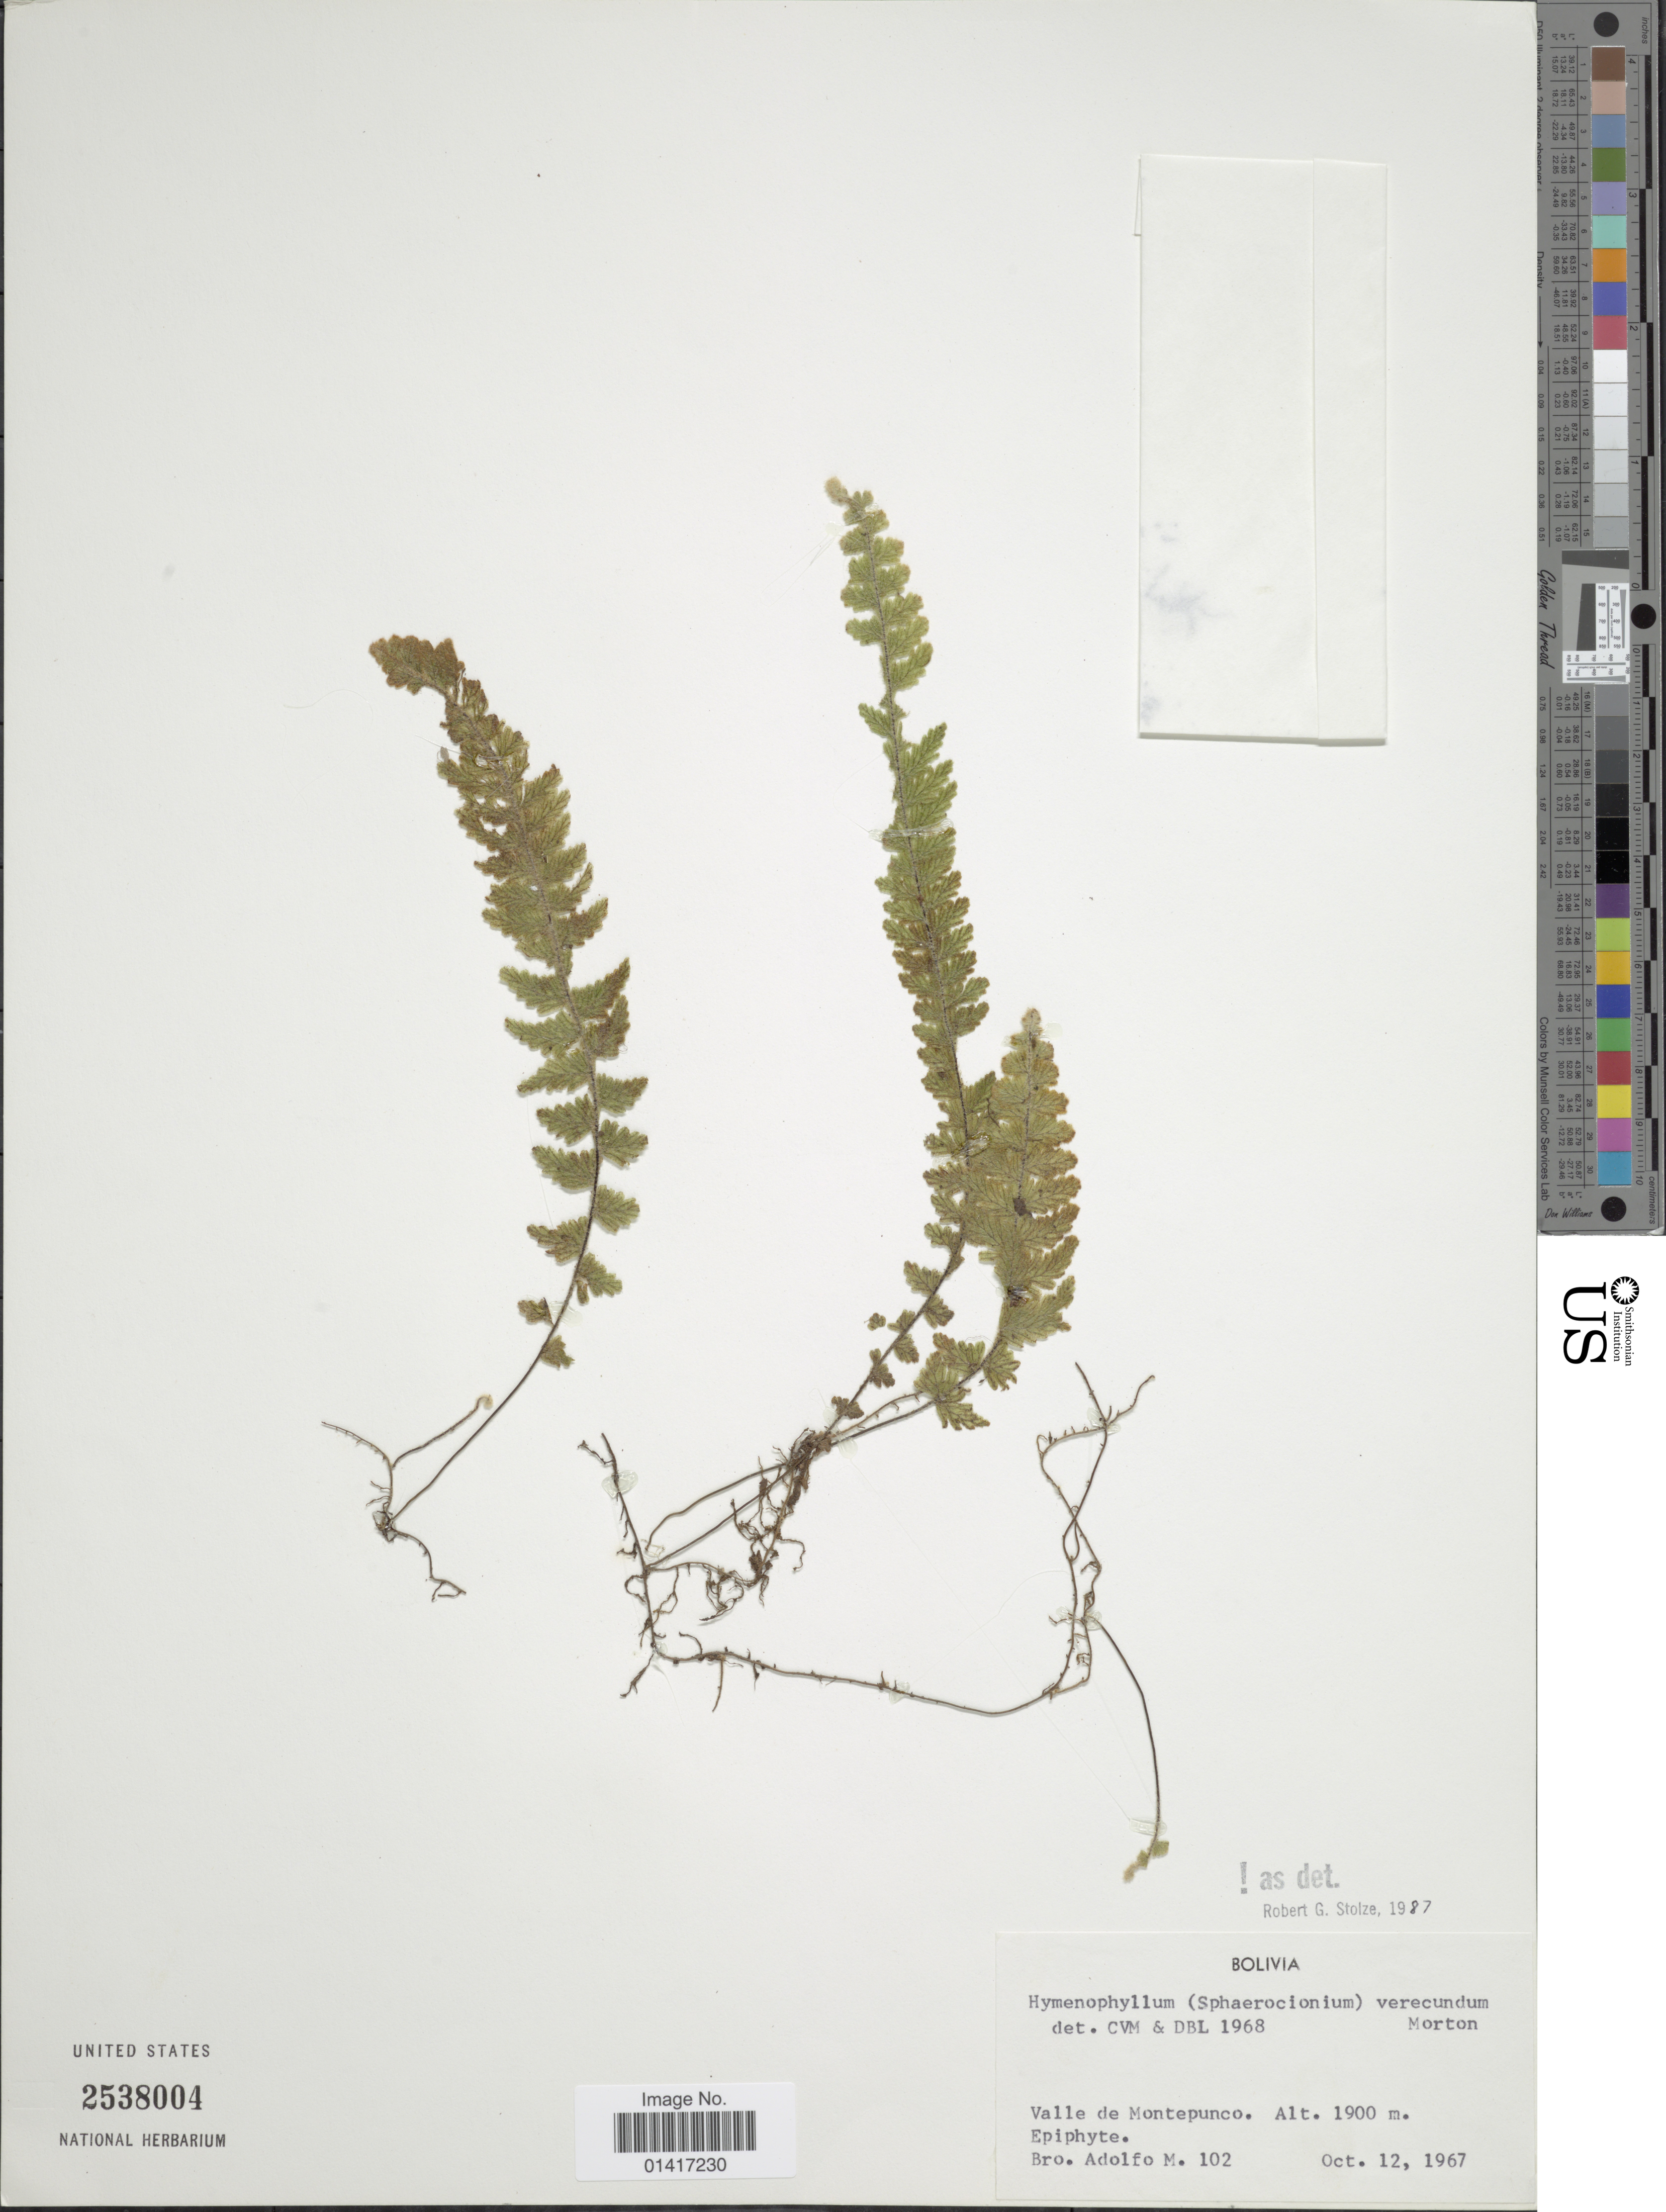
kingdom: Plantae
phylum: Tracheophyta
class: Polypodiopsida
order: Hymenophyllales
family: Hymenophyllaceae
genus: Hymenophyllum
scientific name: Hymenophyllum verecundum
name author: C.V. Morton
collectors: Bro. Adolfo M.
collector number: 102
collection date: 1967-10-12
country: Bolivia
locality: Valle de Montepunco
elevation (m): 1900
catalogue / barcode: US 2538004